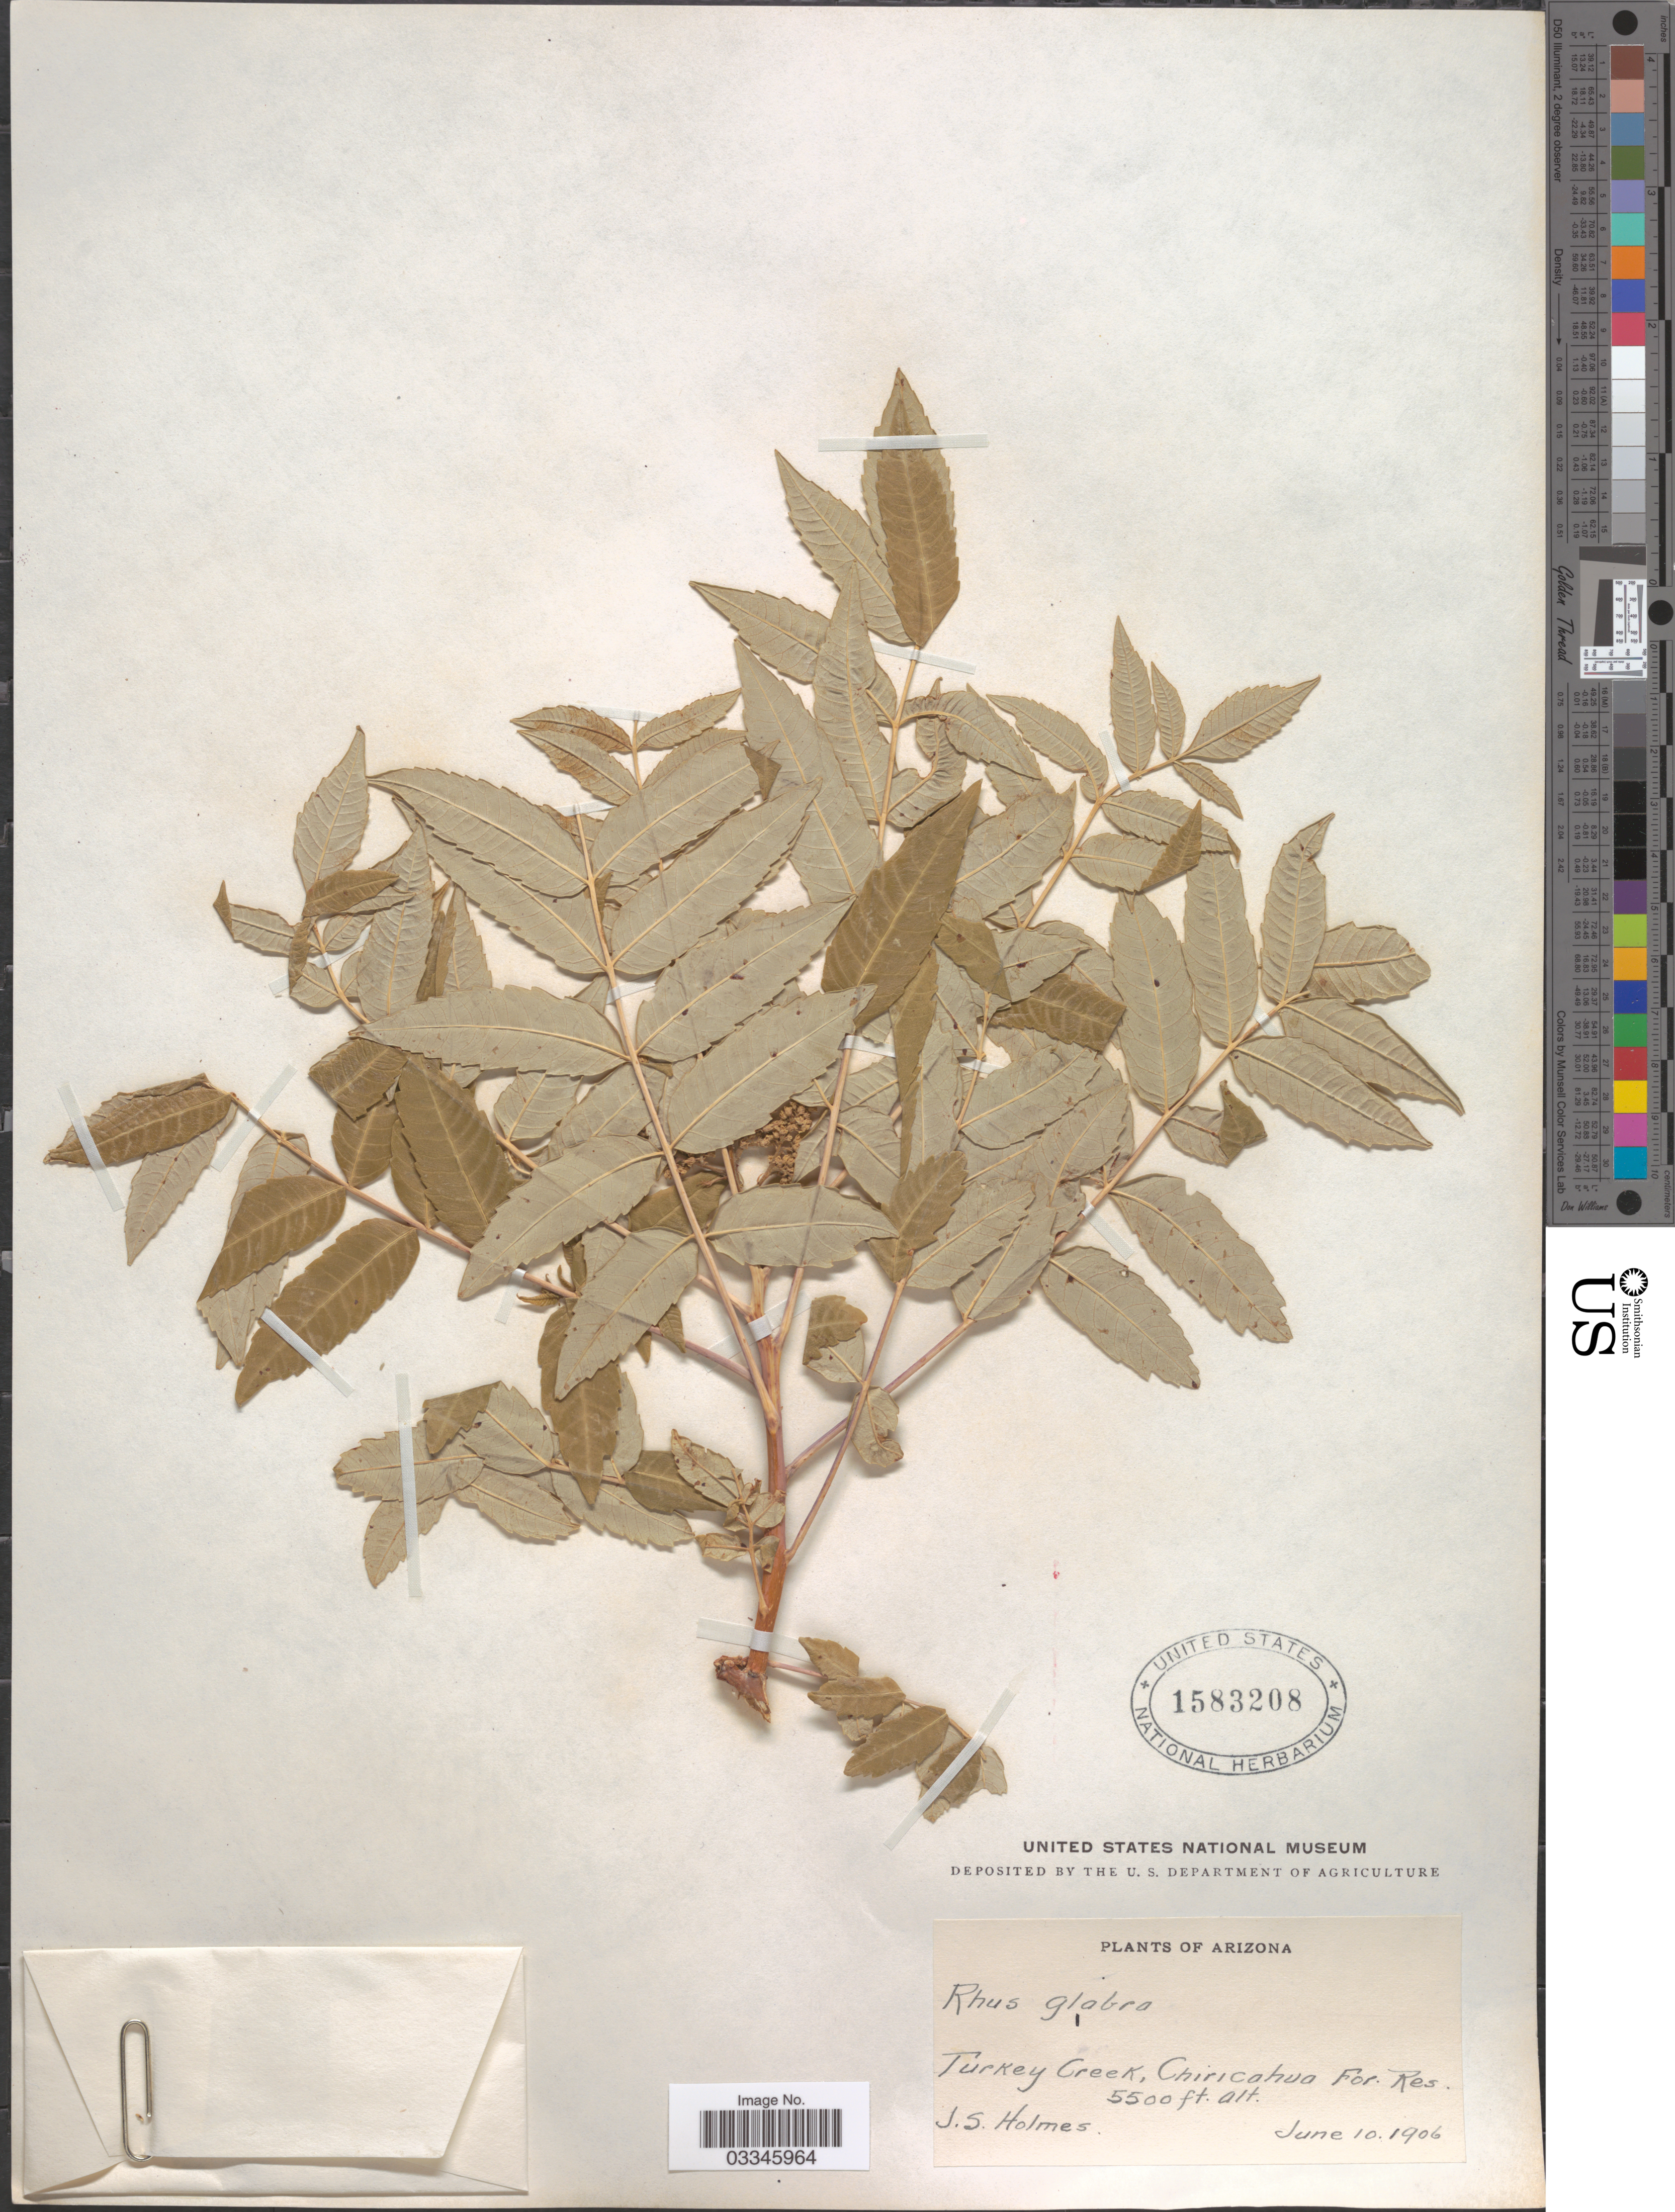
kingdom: Plantae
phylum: Tracheophyta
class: Magnoliopsida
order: Sapindales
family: Anacardiaceae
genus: Rhus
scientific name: Rhus glabra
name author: L.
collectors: J. Holmes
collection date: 1906-06-10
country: United States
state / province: Arizona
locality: Turkey Creek, Chiricahua For. Res.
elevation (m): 1676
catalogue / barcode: US 1583208